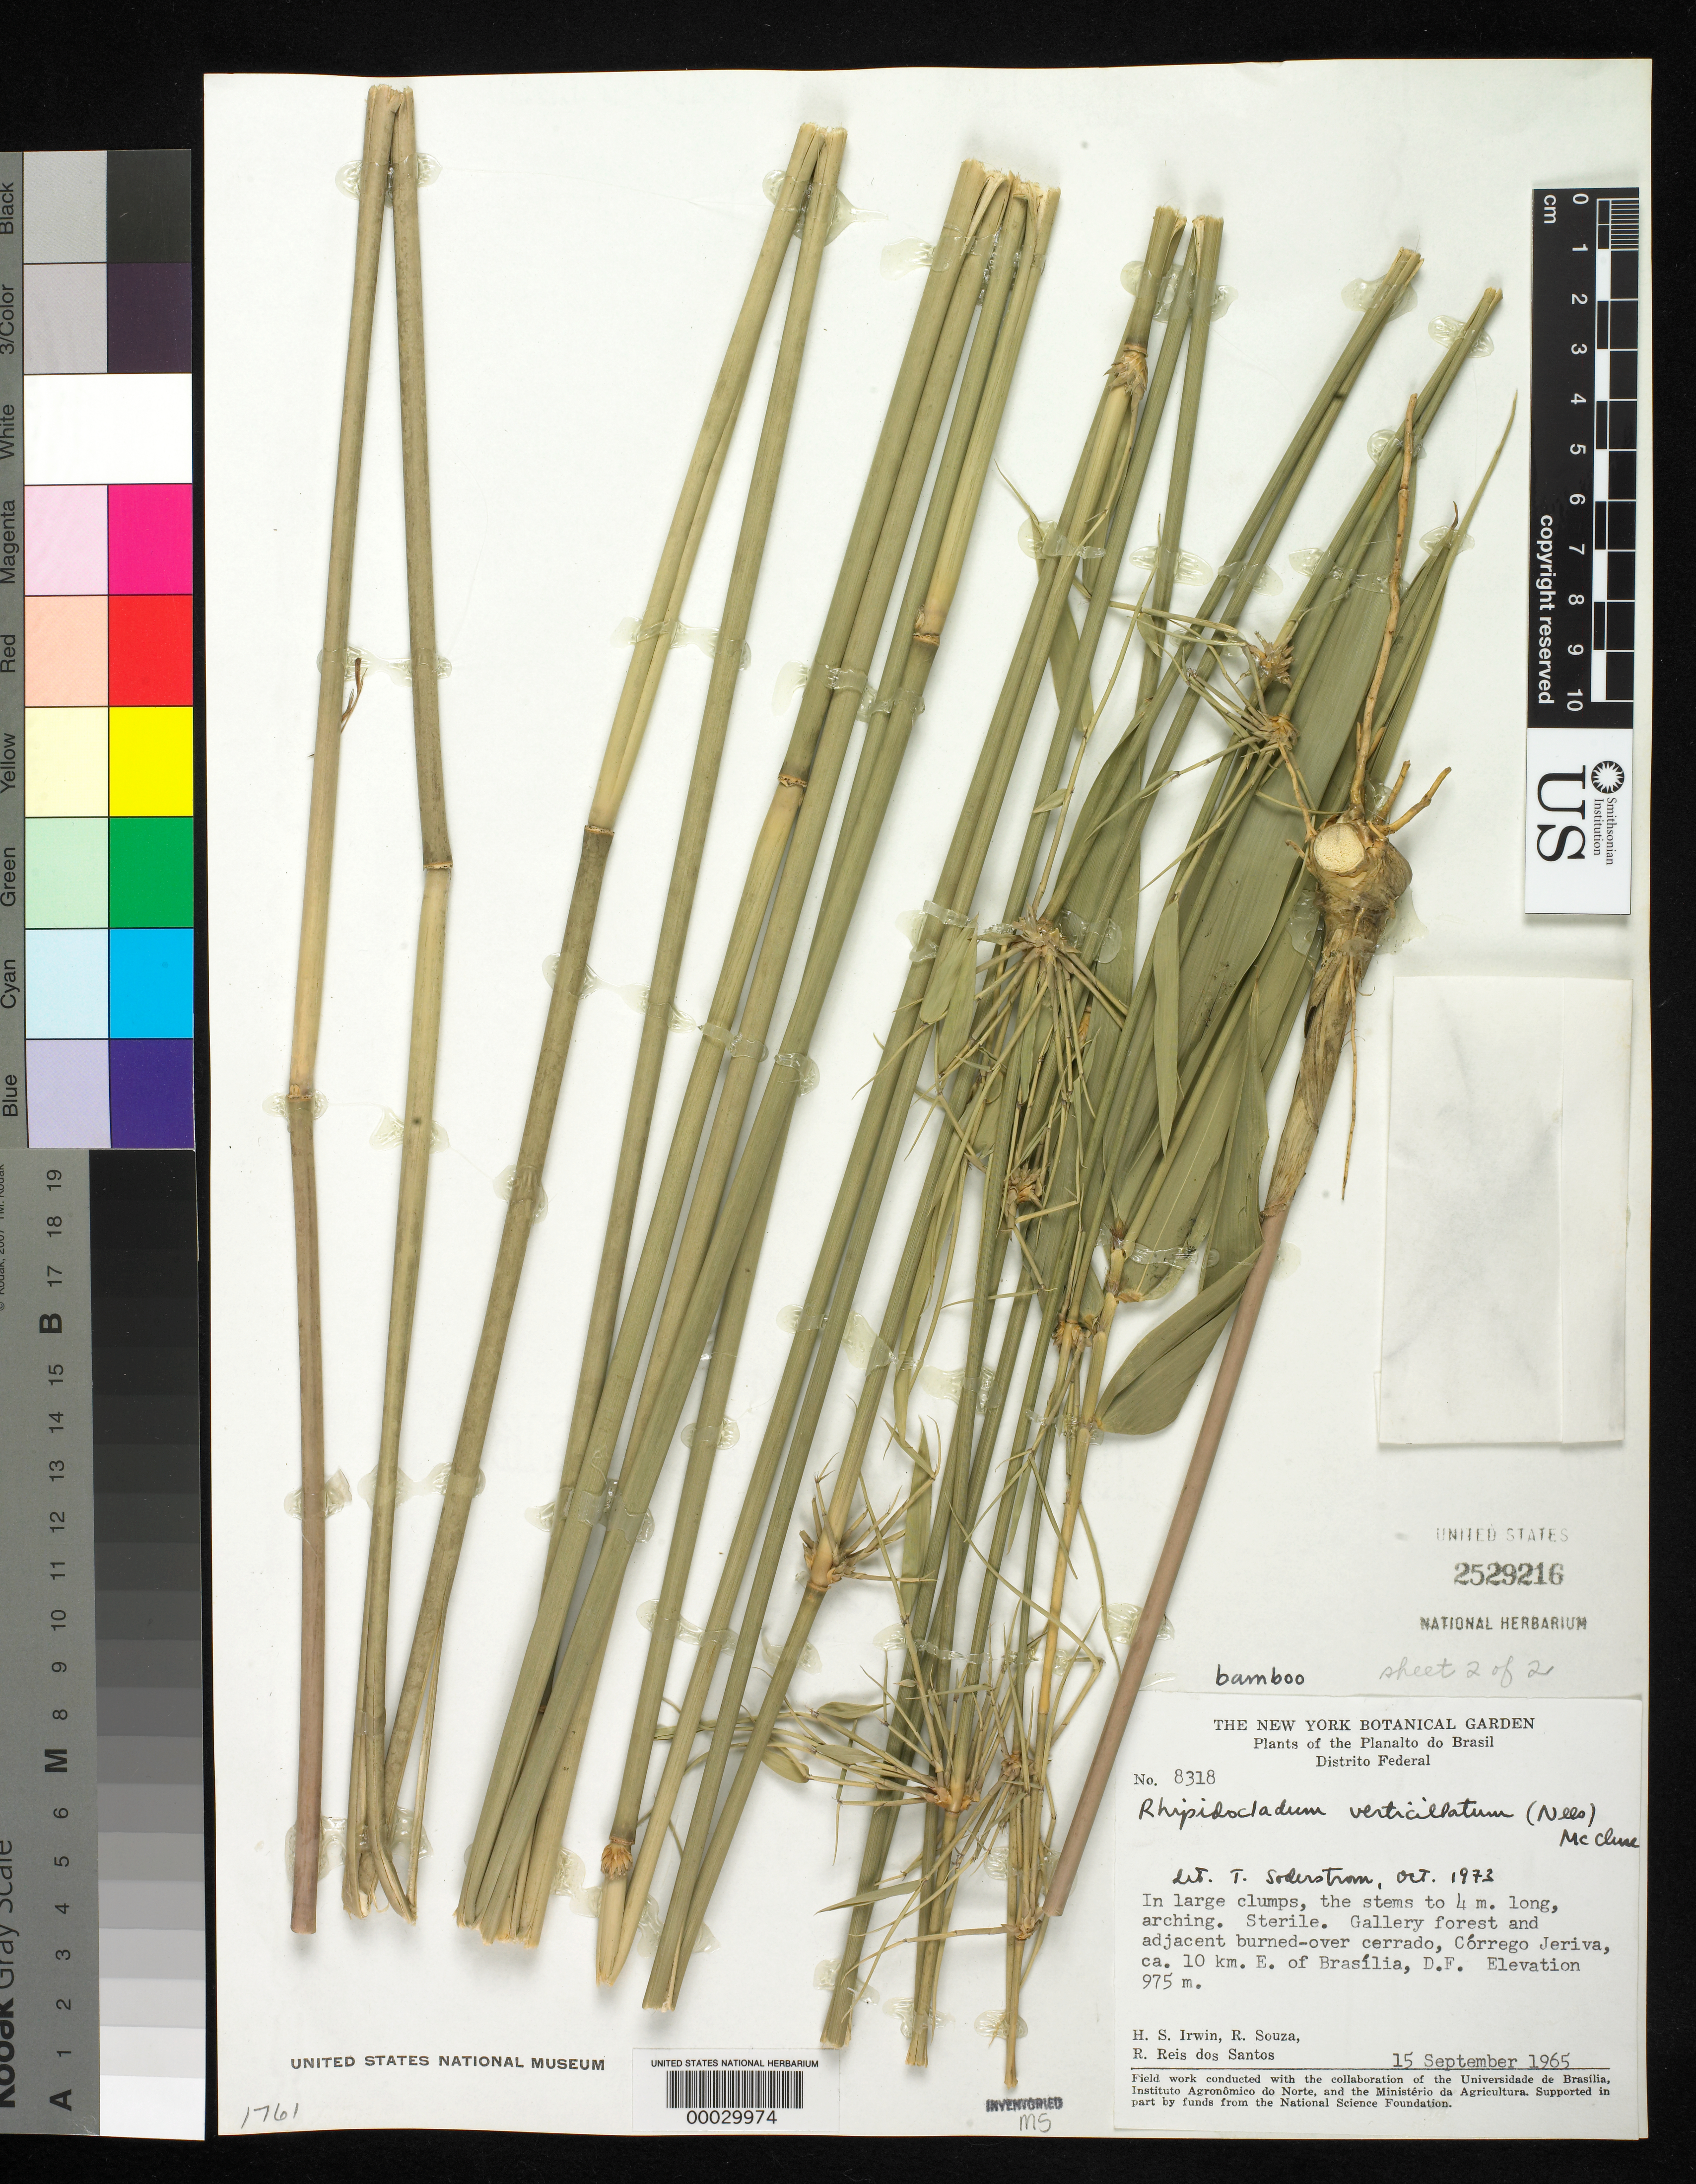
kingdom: Plantae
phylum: Tracheophyta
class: Liliopsida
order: Poales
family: Poaceae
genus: Actinocladum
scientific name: Actinocladum verticillatum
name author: (Nees) McClure ex Soderstr.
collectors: H. Irwin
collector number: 8318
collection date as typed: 15 Sep 1965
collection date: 1965-09-15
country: Brazil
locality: Brasilia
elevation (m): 975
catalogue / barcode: US 2529216